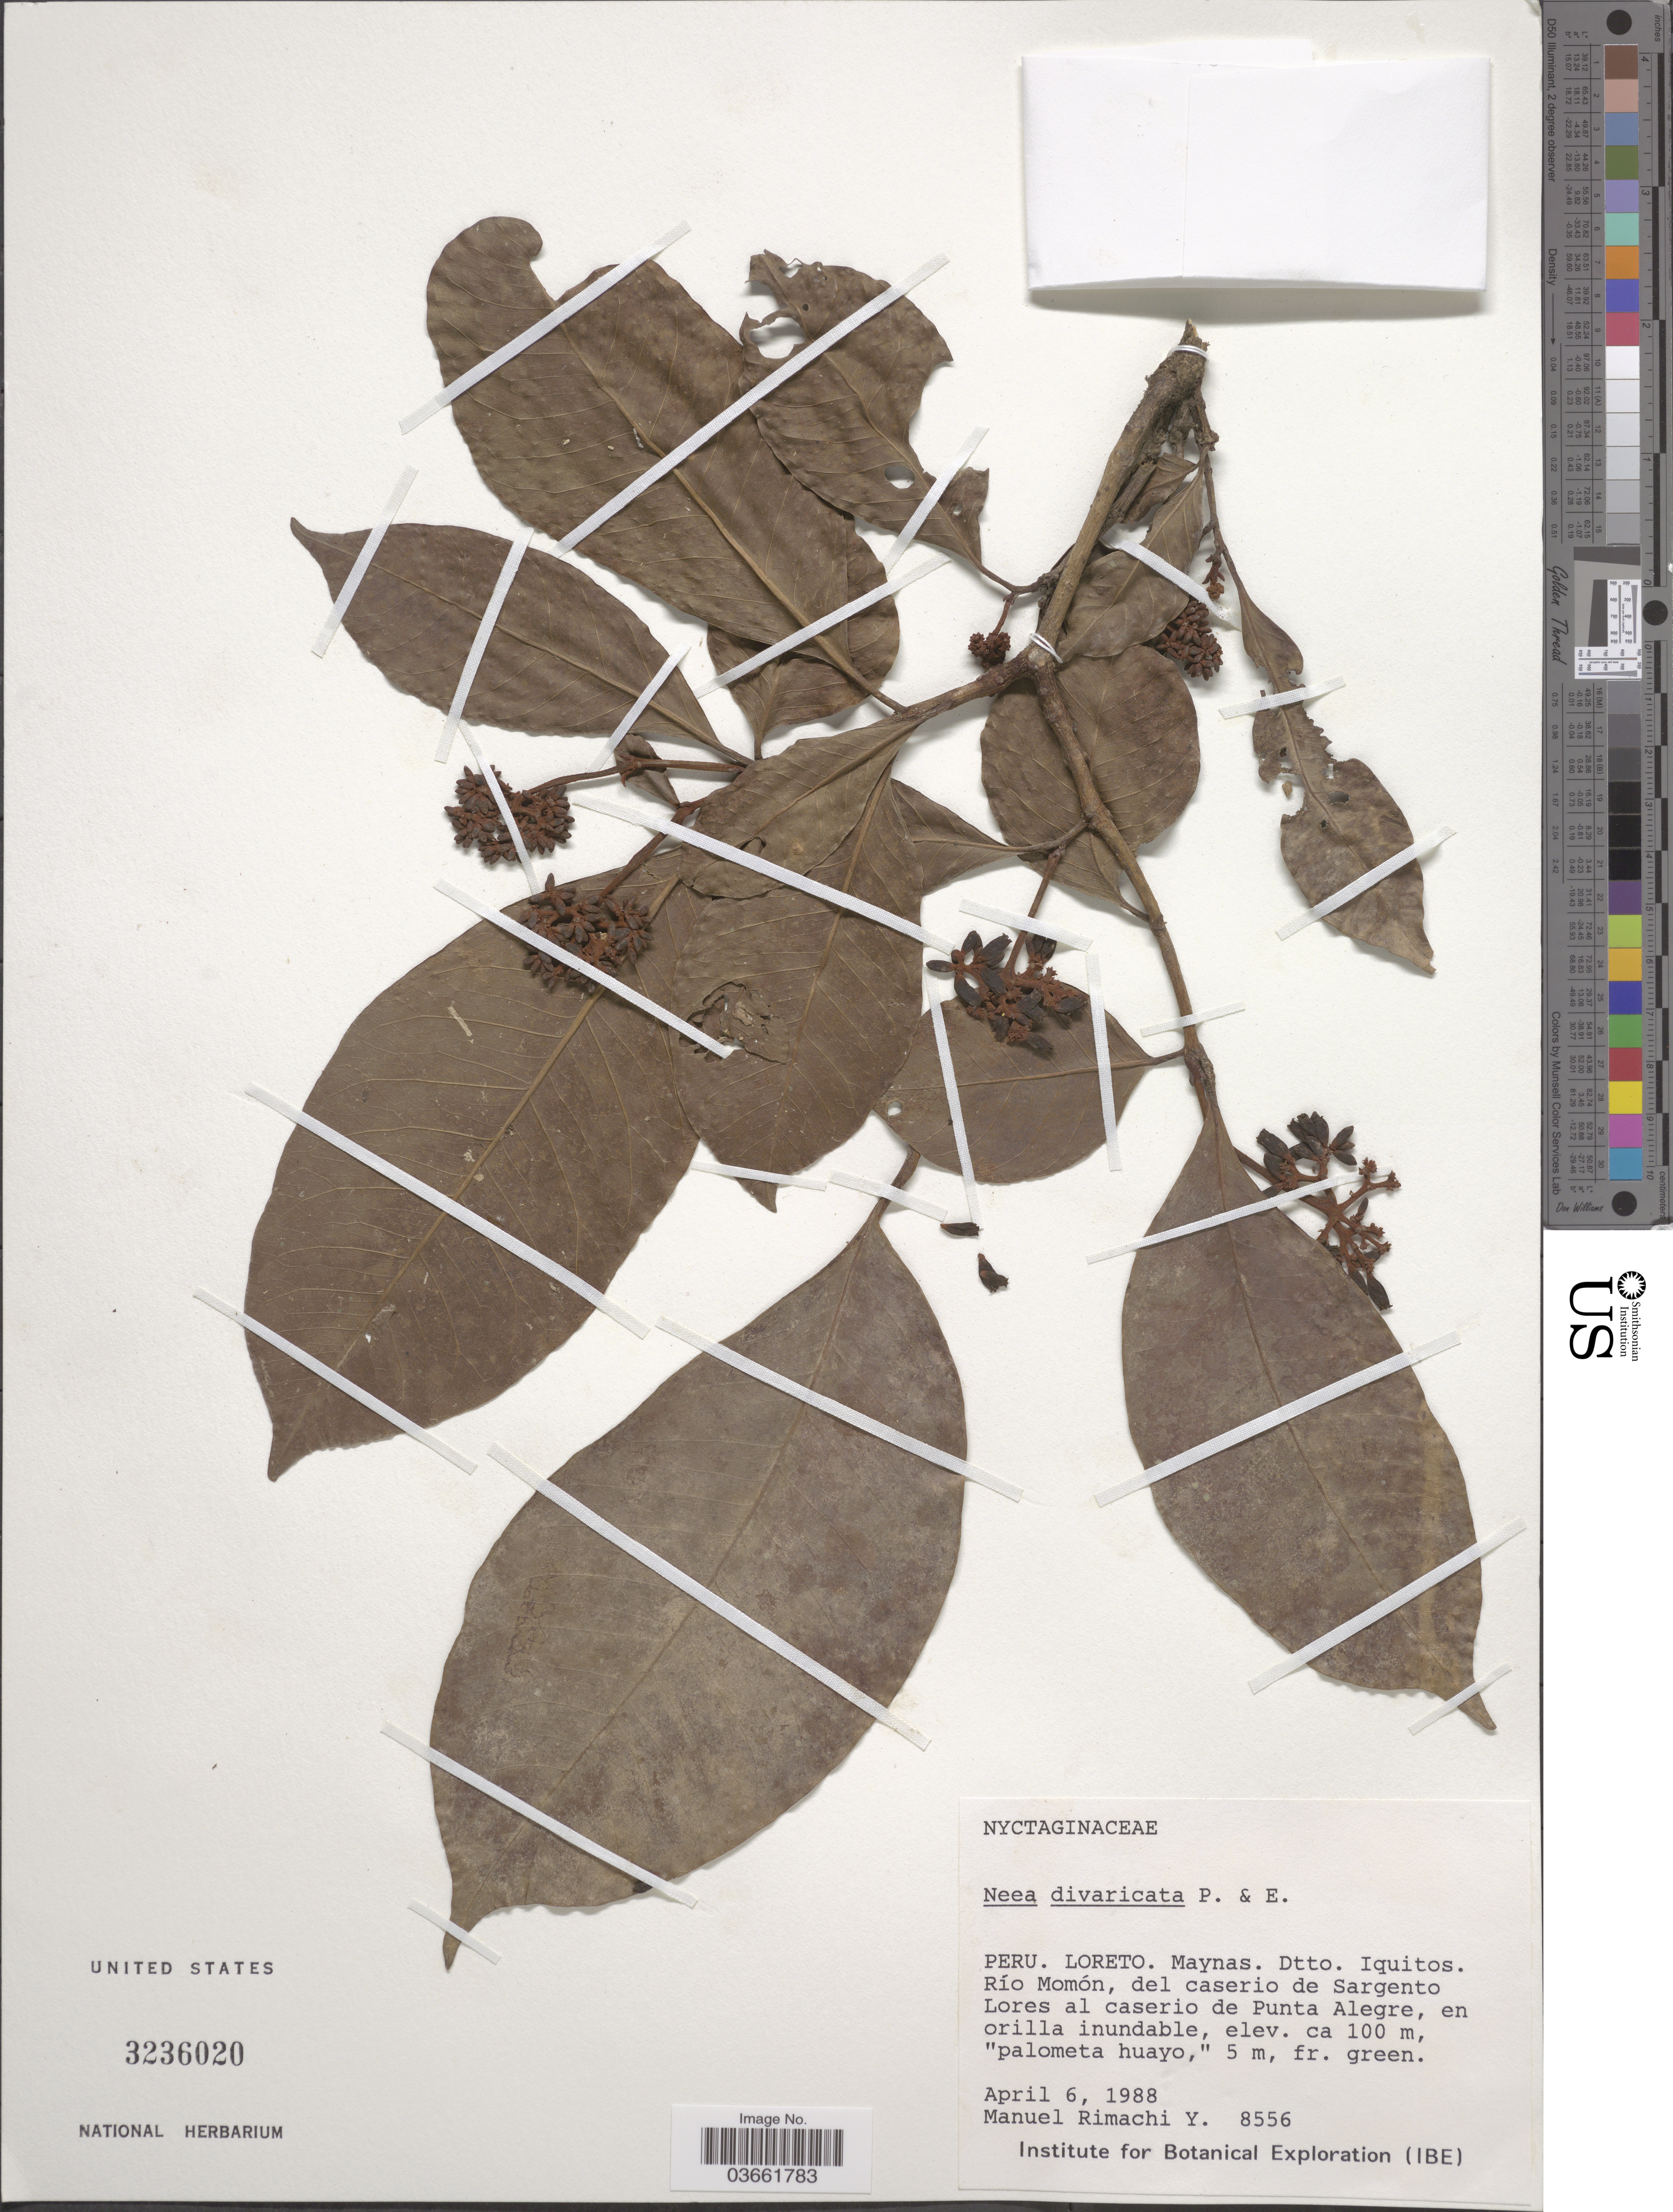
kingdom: Plantae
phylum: Tracheophyta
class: Magnoliopsida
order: Caryophyllales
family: Nyctaginaceae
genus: Neea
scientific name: Neea oppositifolia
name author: Ruiz & Pav.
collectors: M. Rimachi Y.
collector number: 8556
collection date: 1988-04-06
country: Peru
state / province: Loreto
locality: Maynas. Dtto. Iquitos. Río Momón, del caserio de Sargento Lores al caserio de Punta Alegre, en orilla inundable.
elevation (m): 100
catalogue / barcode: US 3236020